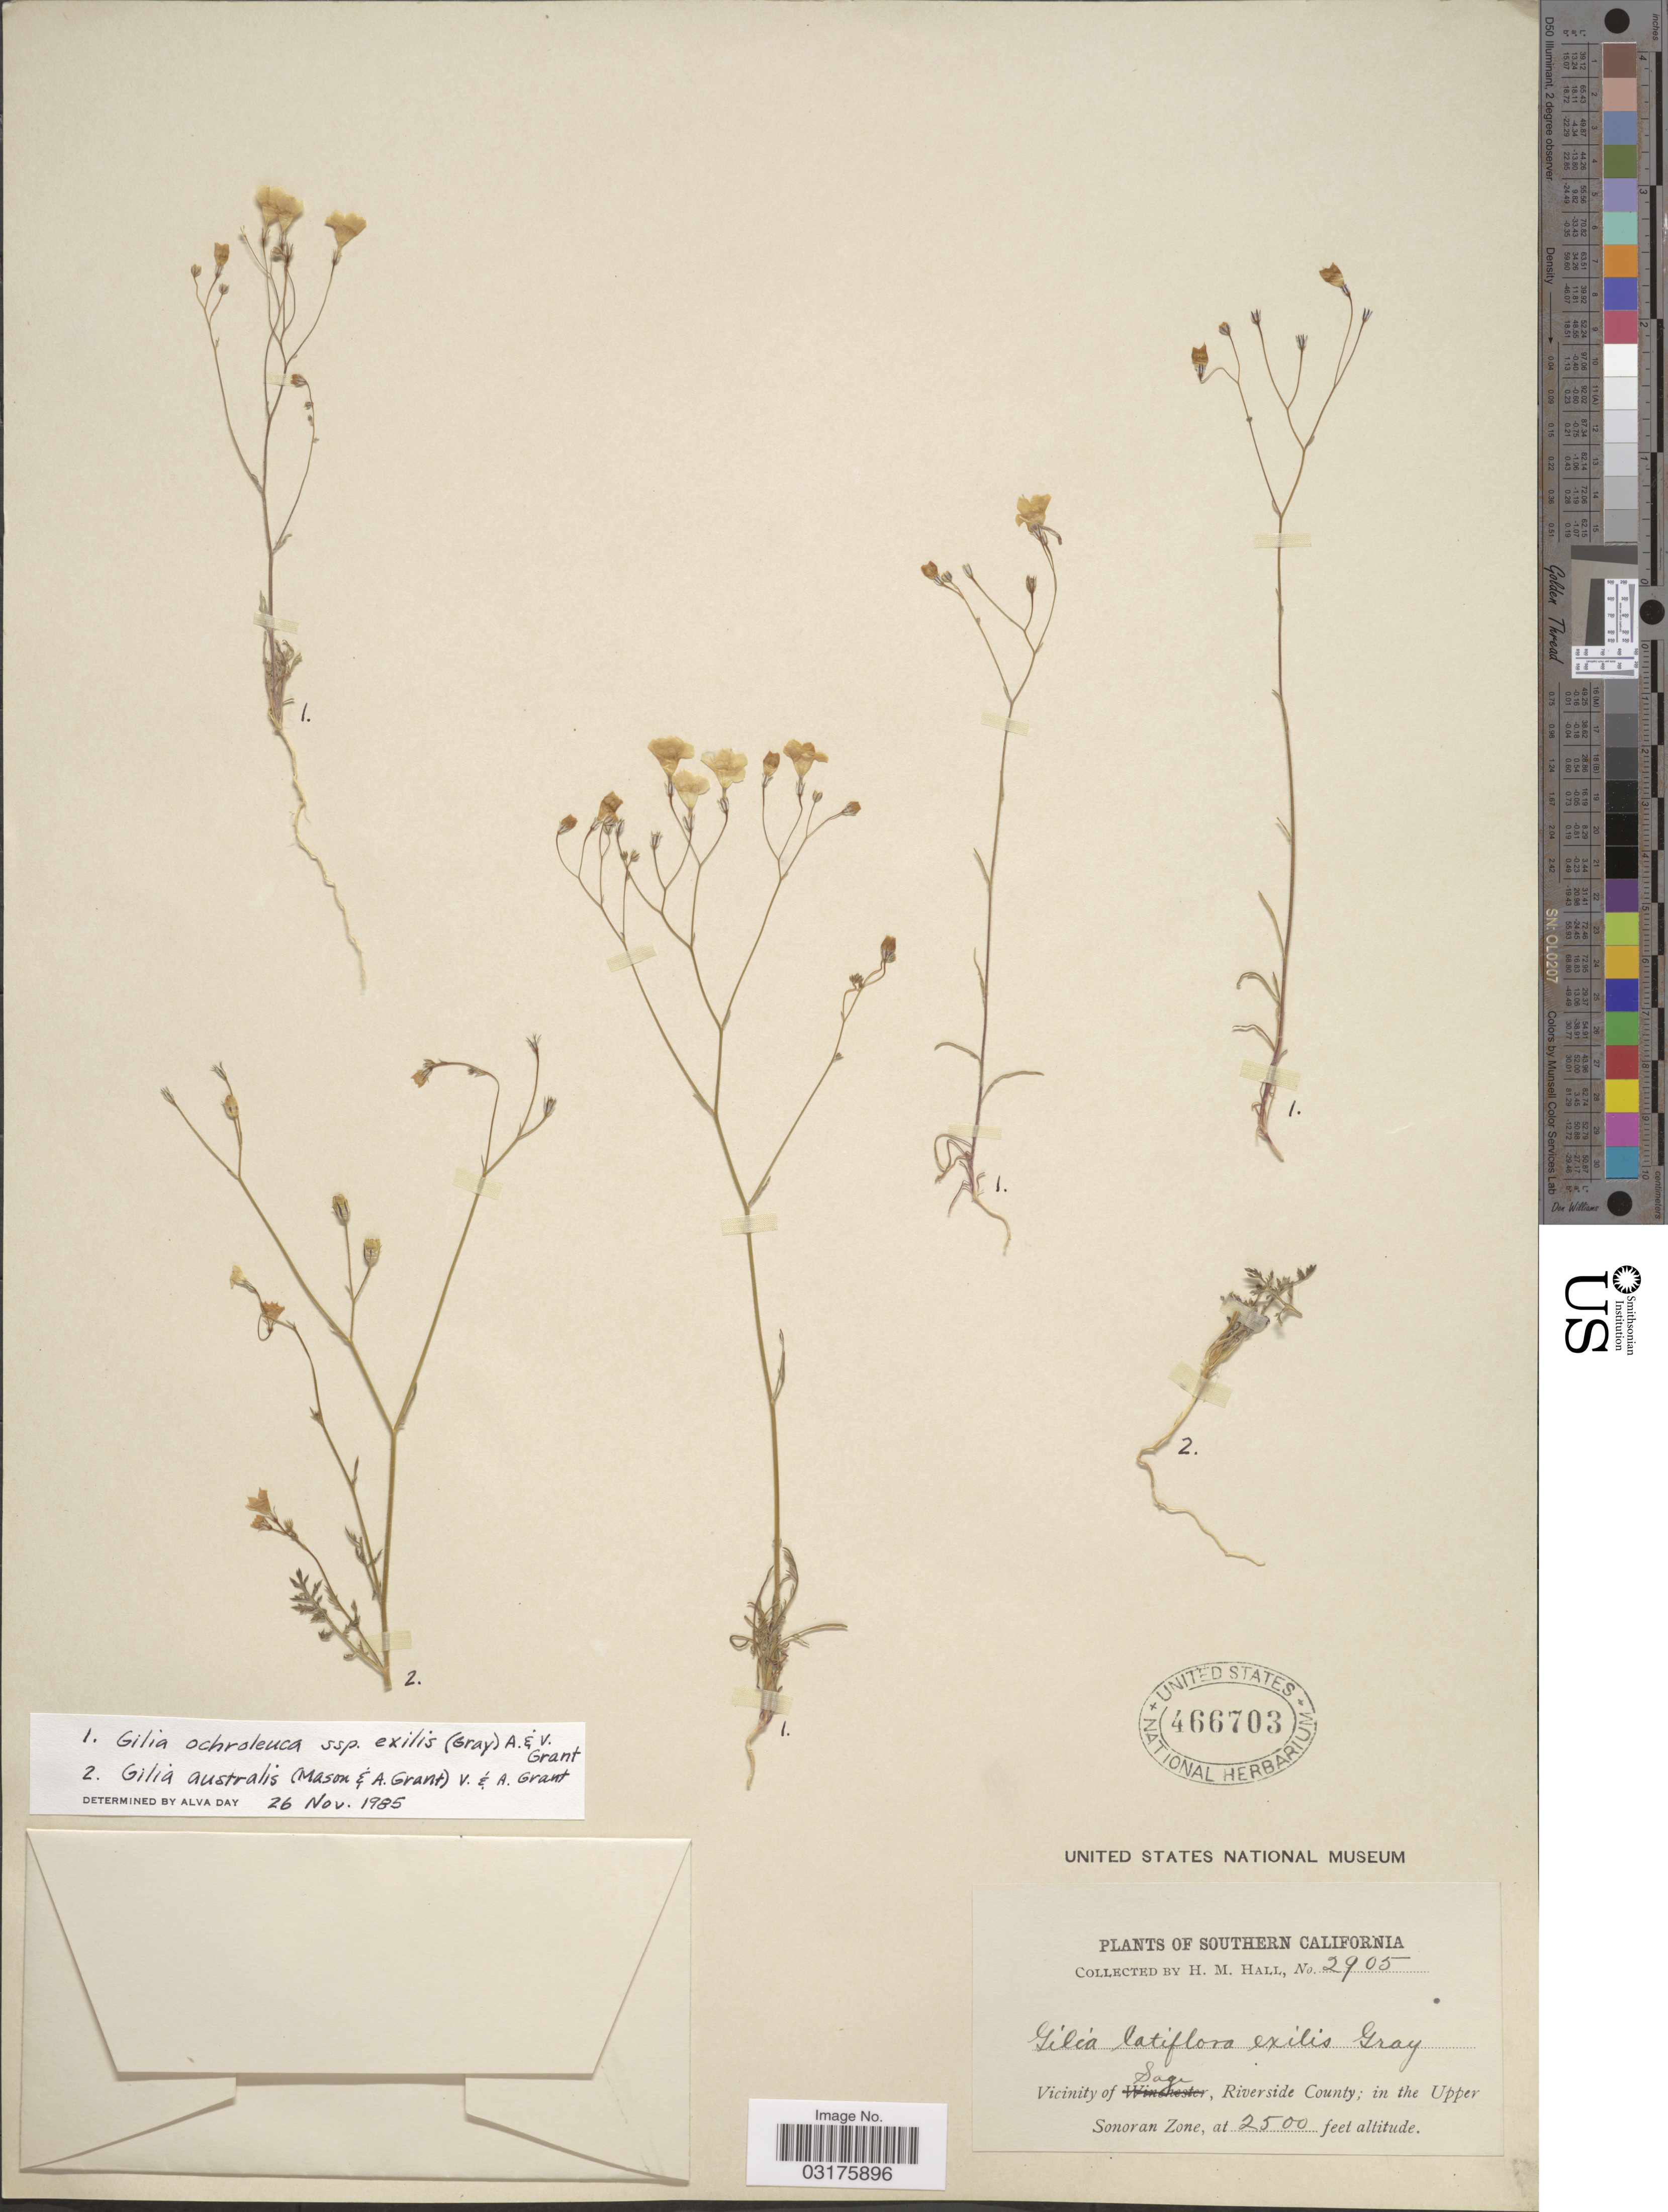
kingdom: Plantae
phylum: Tracheophyta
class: Magnoliopsida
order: Ericales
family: Polemoniaceae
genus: Gilia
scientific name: Gilia ochroleuca subsp. exilis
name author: M.E. Jones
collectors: H. M. Hall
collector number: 2905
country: United States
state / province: California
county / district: Riverside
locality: Southern California, Vicinity of Sage, Riverside County; in the Upper Sonoran Zone.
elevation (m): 762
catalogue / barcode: US 466703